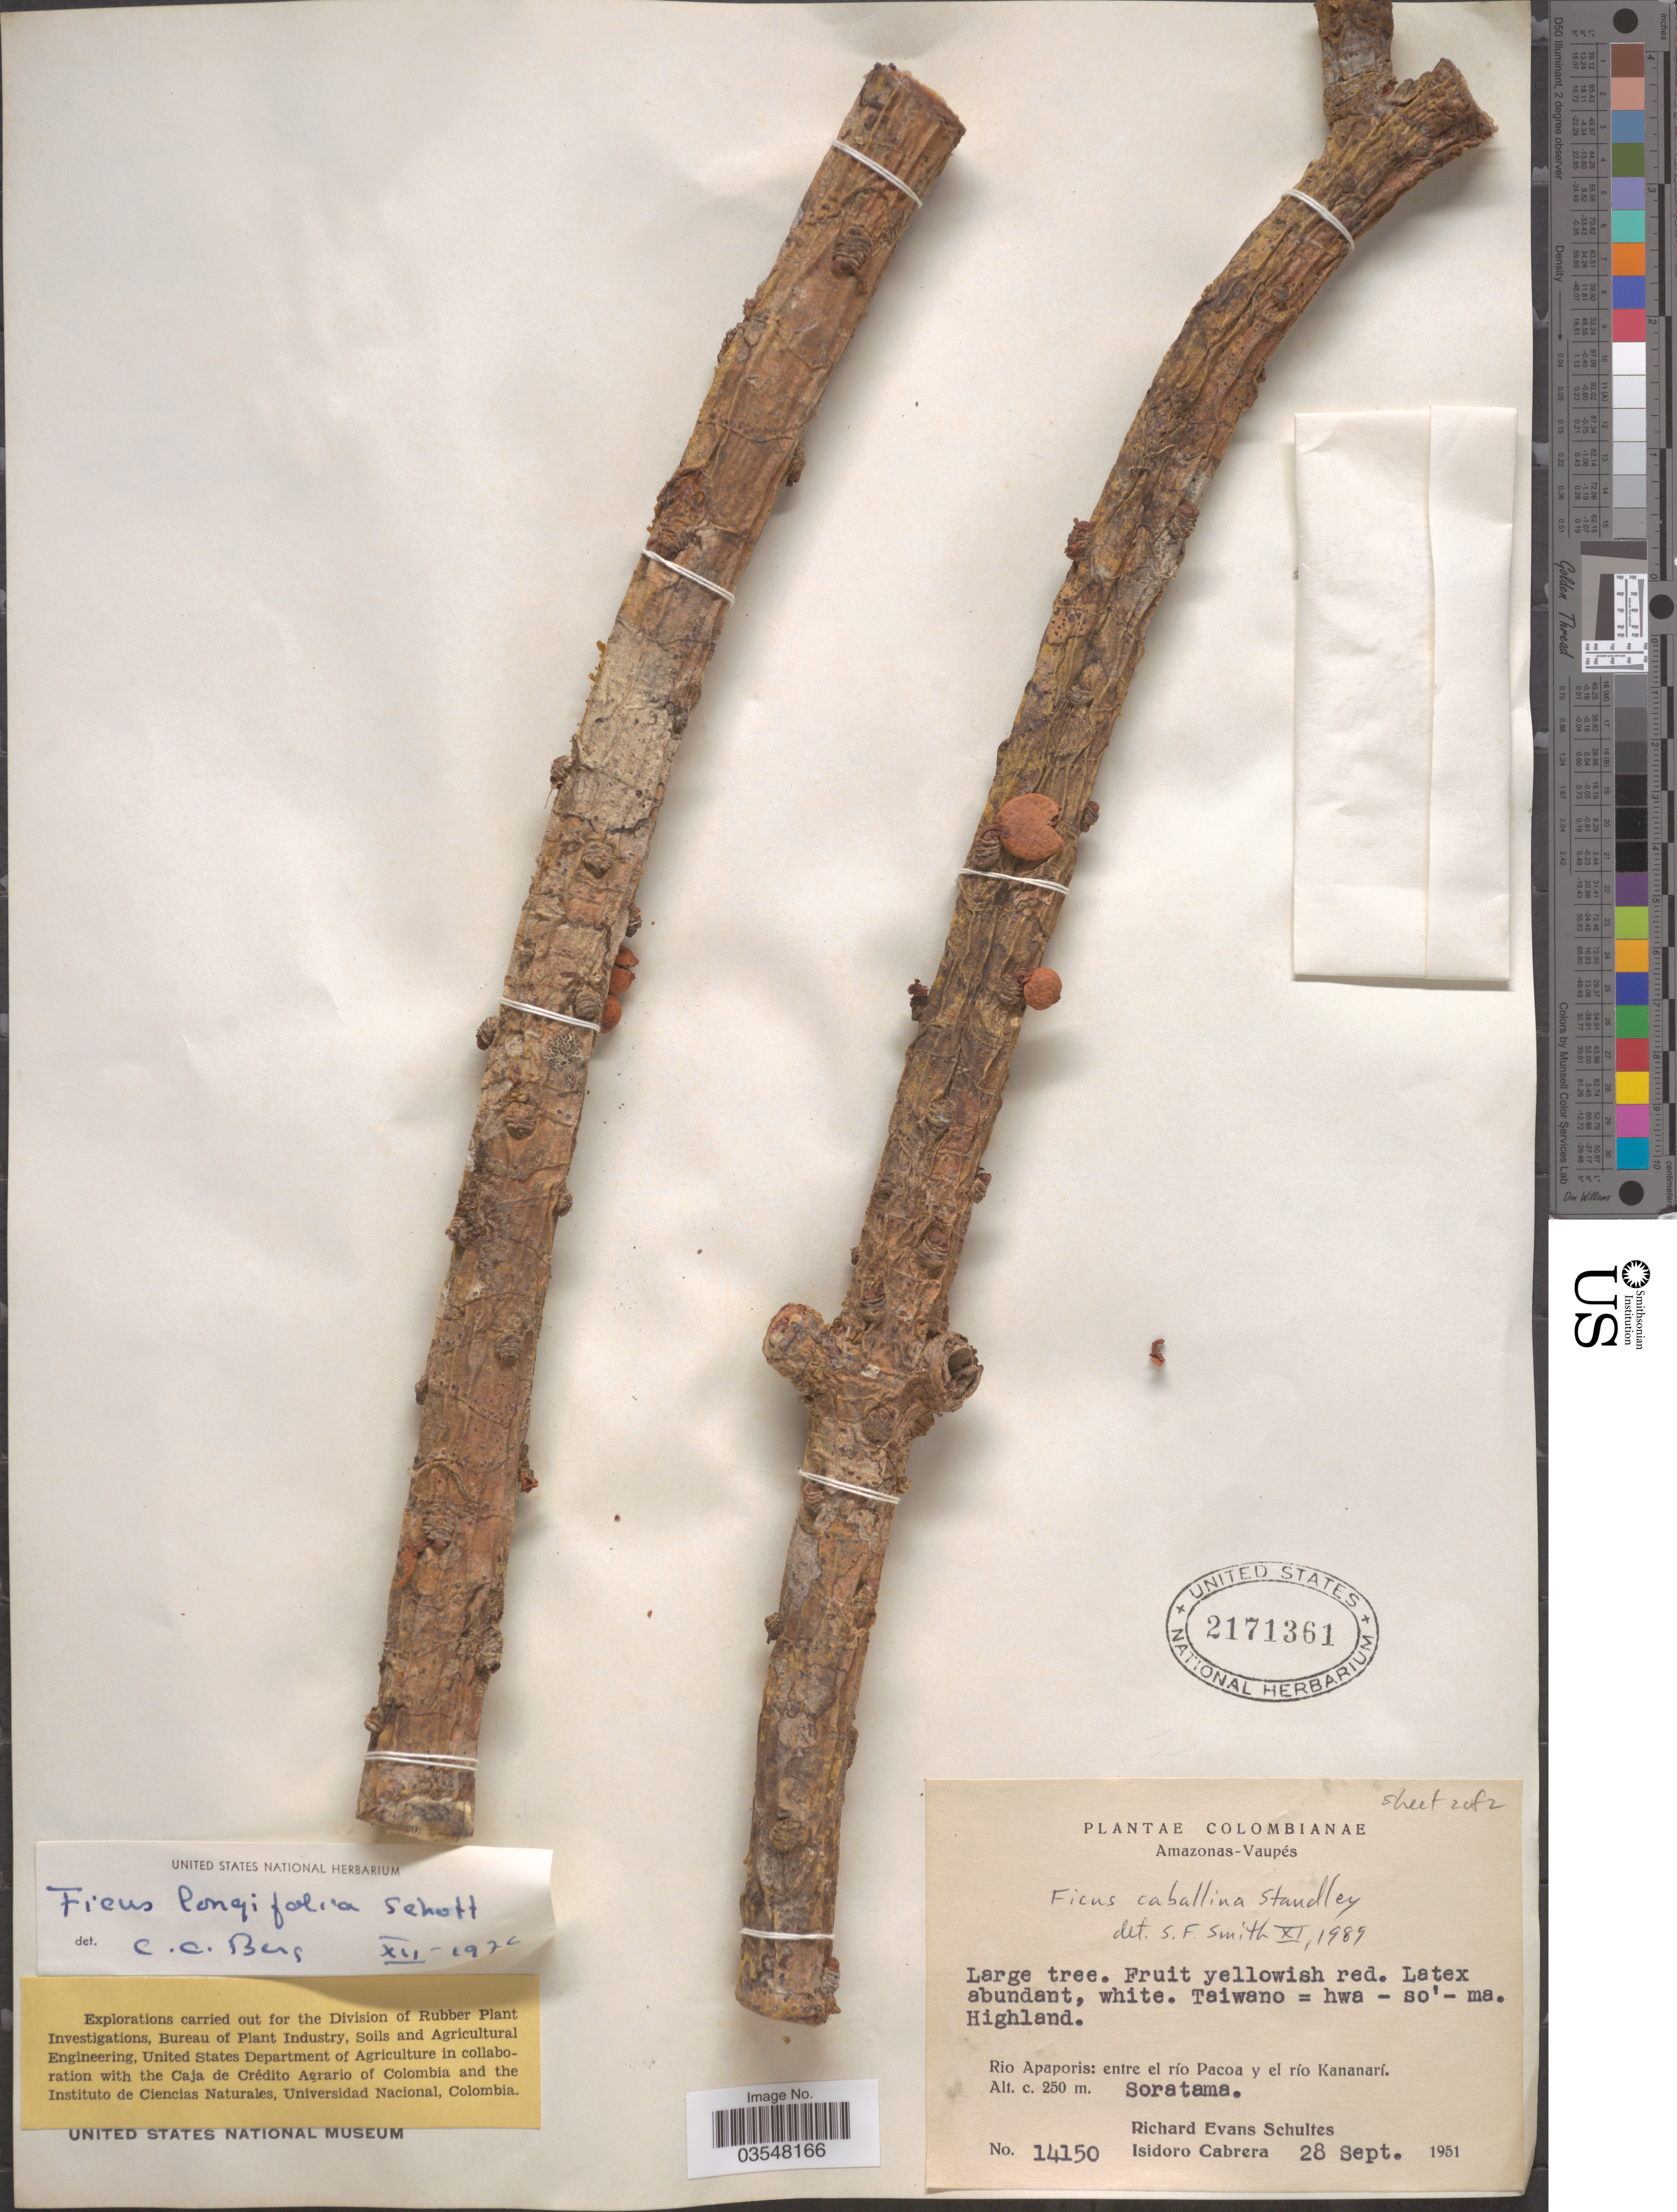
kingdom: Plantae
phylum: Tracheophyta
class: Magnoliopsida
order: Rosales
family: Moraceae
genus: Ficus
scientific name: Ficus caballina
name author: Standl.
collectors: R. E. Schultes & I. Cabrera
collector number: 14150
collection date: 1951-09-28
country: Colombia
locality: Amazonas - Vaupés. Rio Apaporis: entre el río Pacoa y el río Kananarí. Soratama.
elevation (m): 250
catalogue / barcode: US 2171361